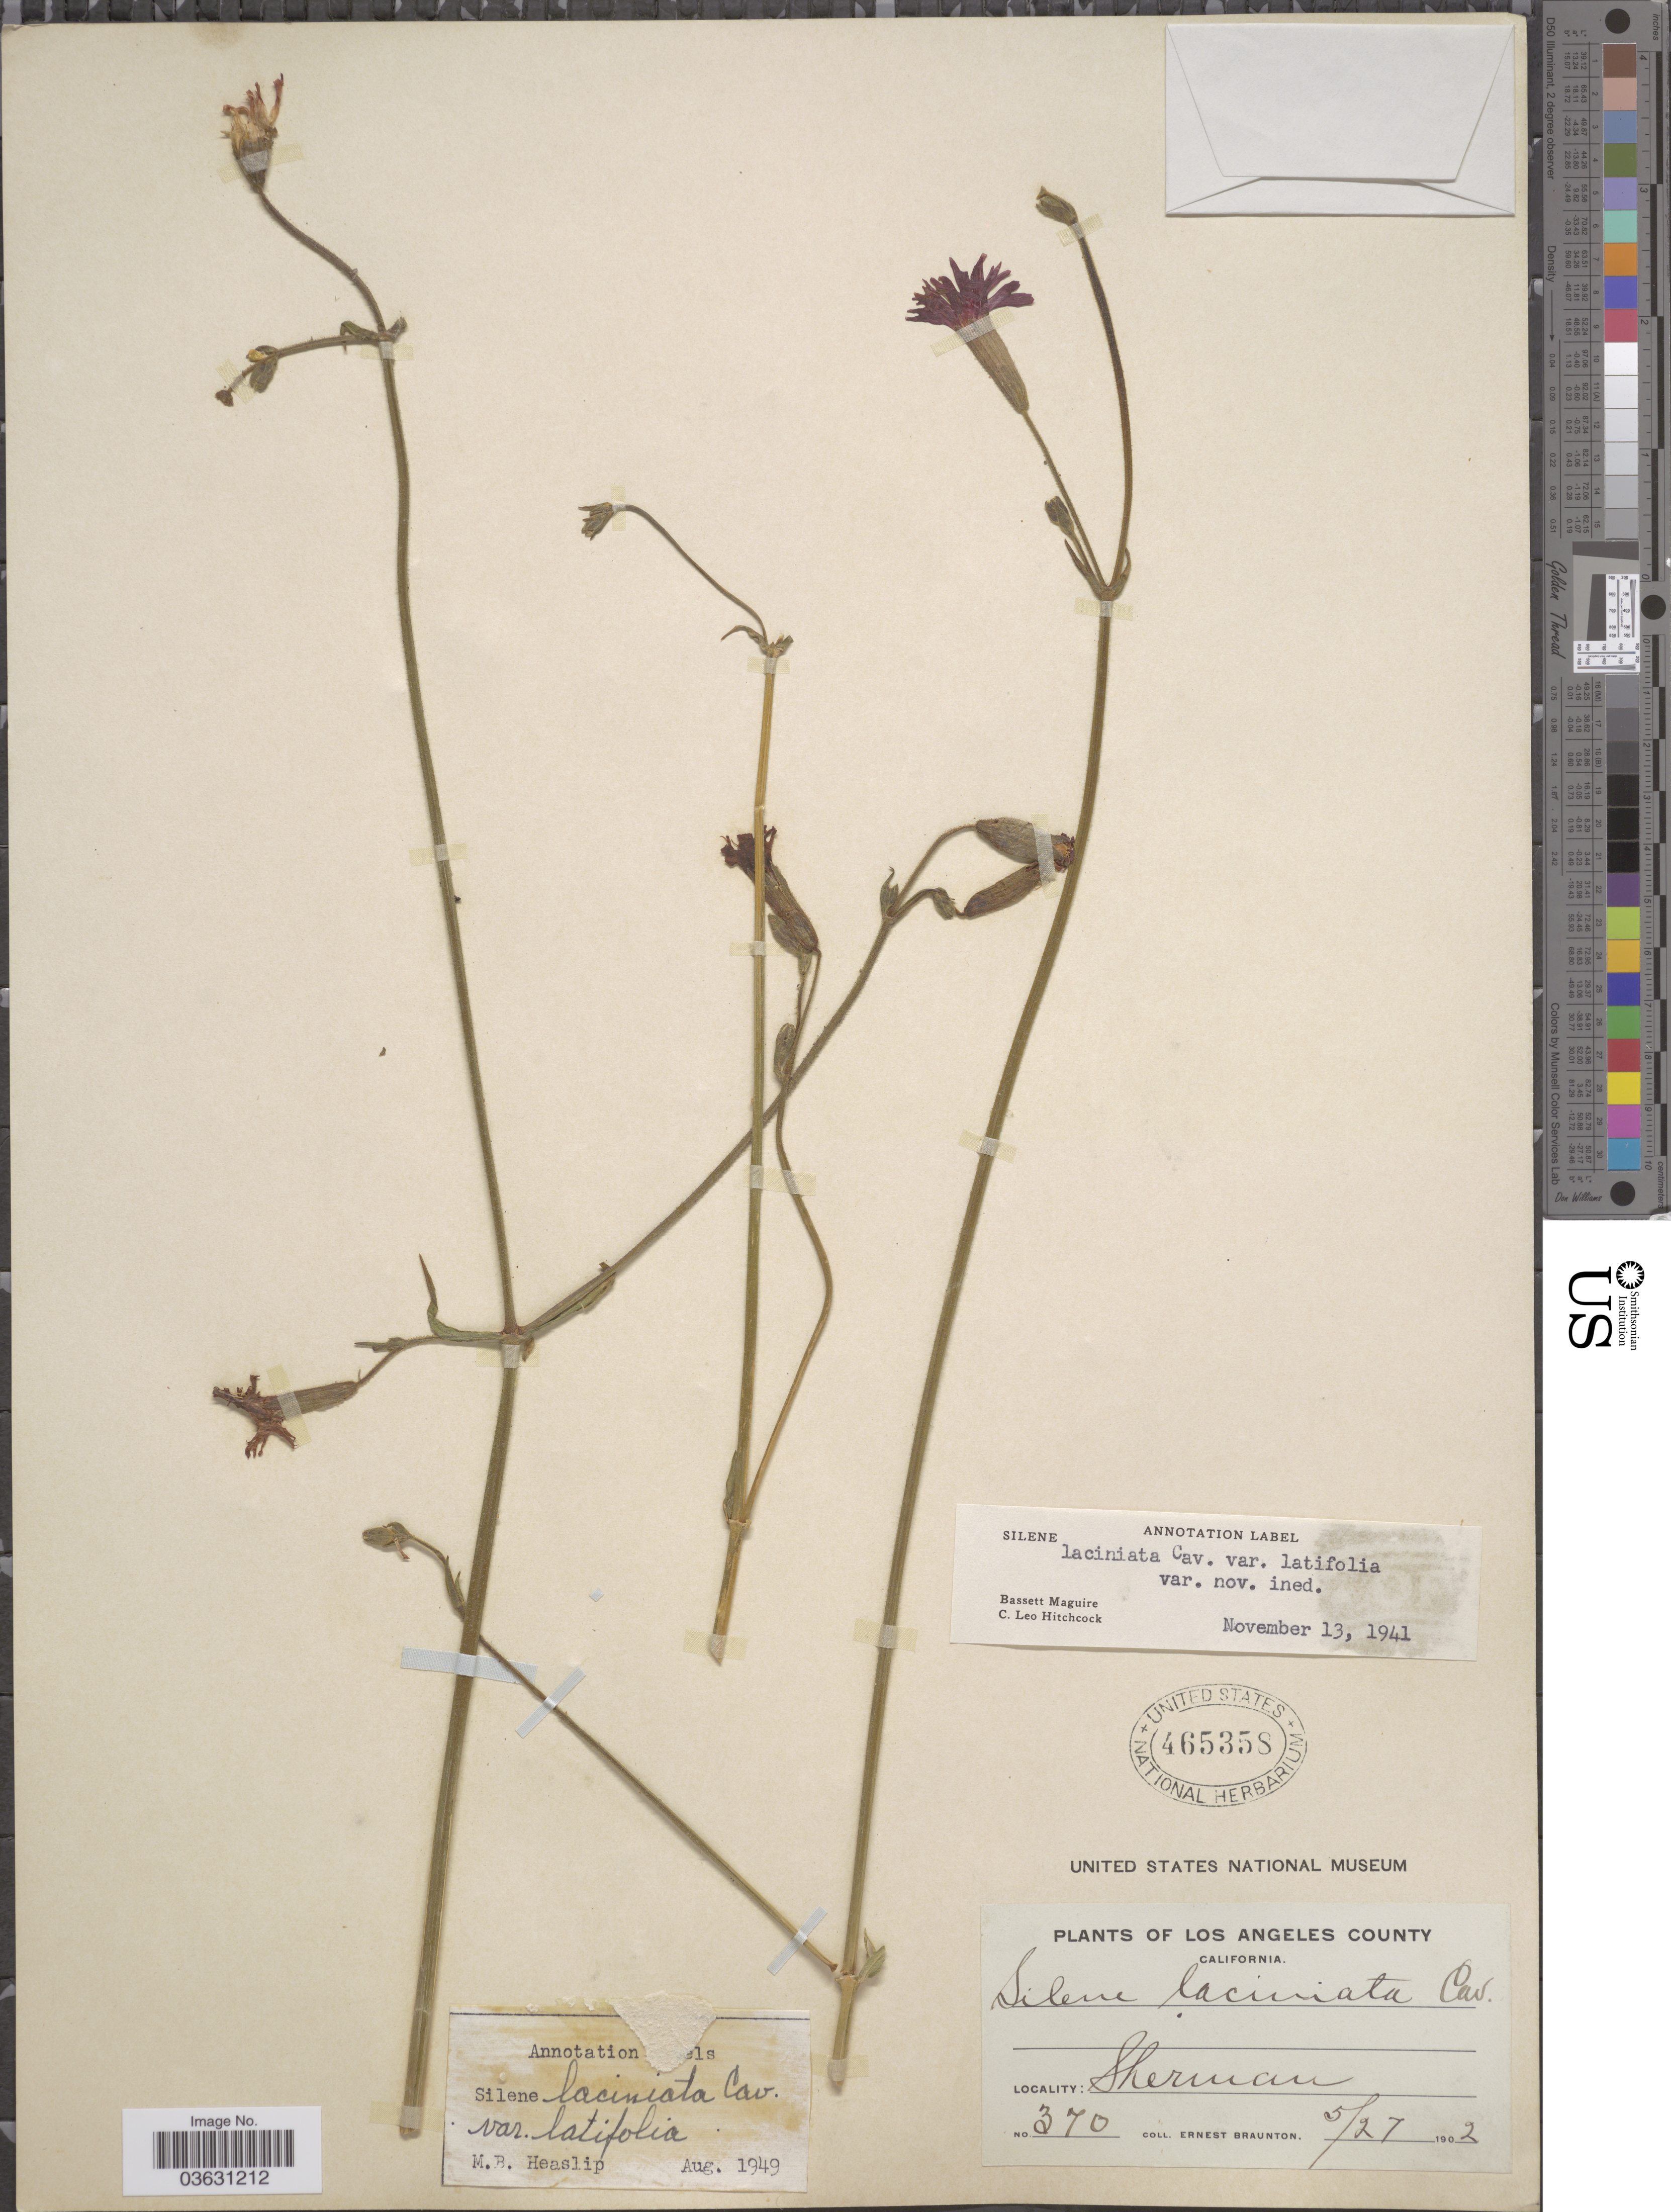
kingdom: Plantae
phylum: Tracheophyta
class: Magnoliopsida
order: Caryophyllales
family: Caryophyllaceae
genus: Silene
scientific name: Silene laciniata var. latifolia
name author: C.L. Hitchc. & Maguire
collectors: E. Braunton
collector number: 370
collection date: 1902-05-27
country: United States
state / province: California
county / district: Los Angeles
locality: Los Angeles County. Sherman.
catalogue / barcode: US 465358